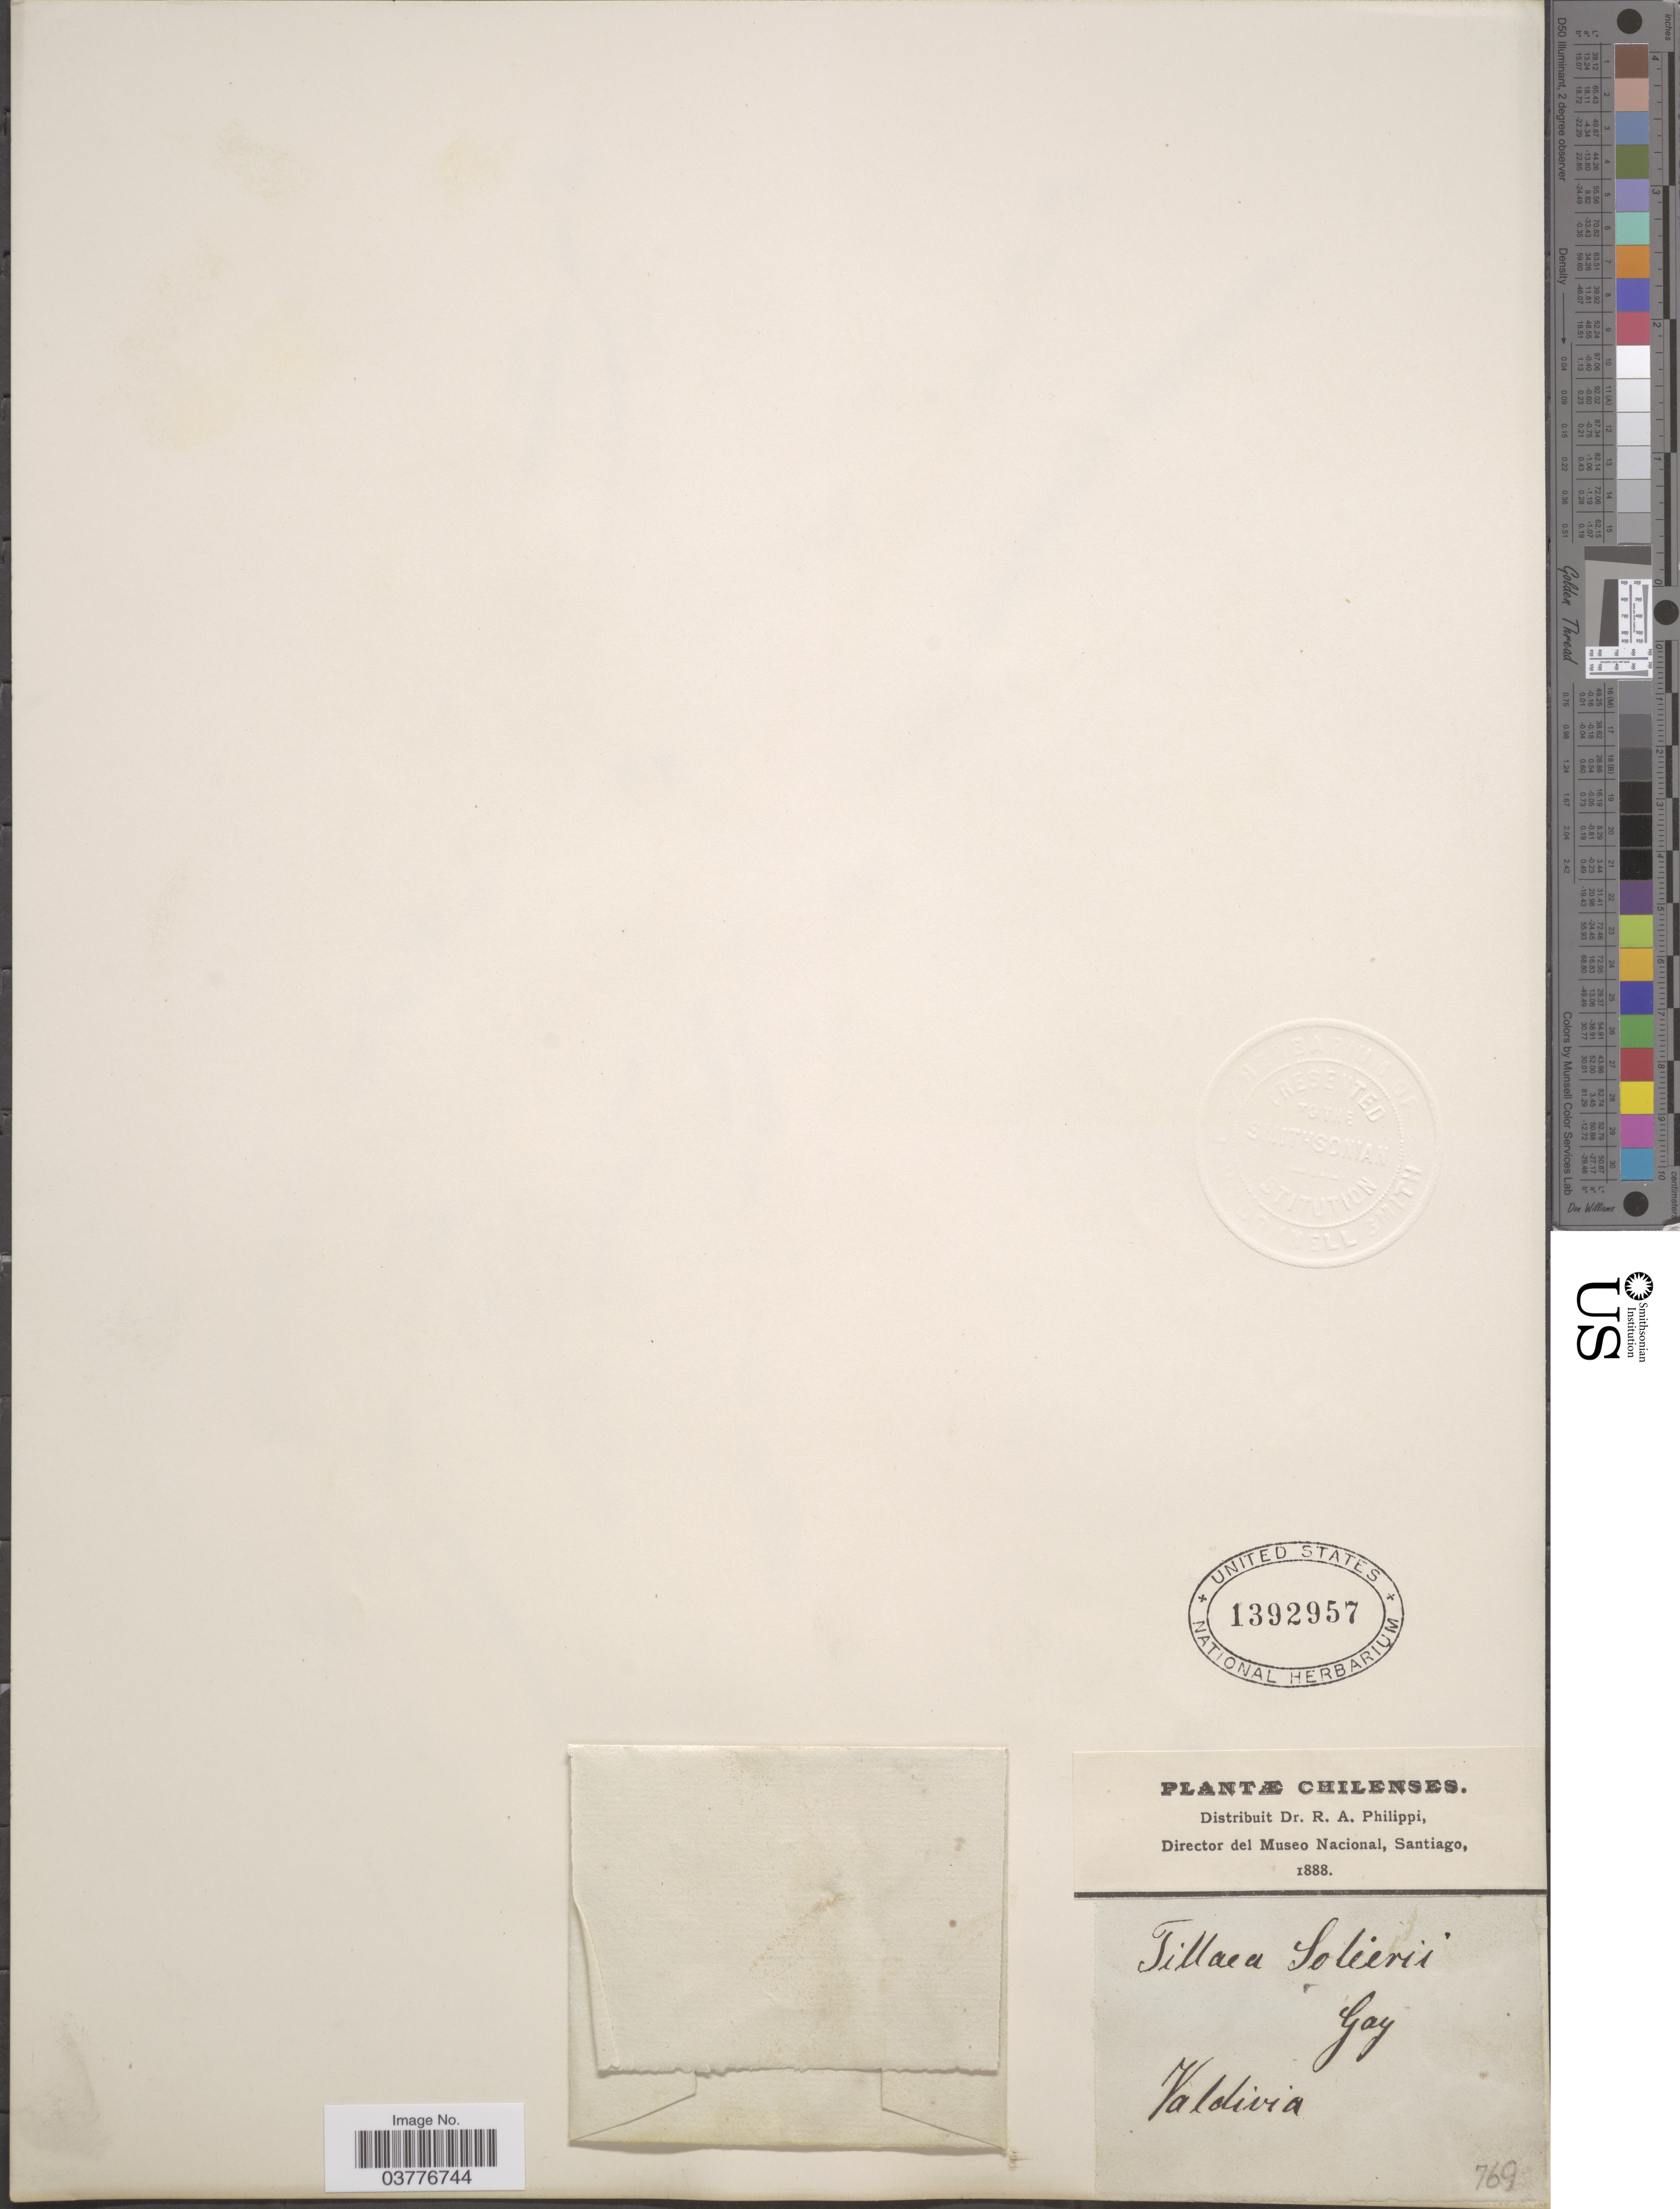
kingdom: Plantae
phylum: Tracheophyta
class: Magnoliopsida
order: Saxifragales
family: Crassulaceae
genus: Crassula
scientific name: Crassula solieri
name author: (Gay) F. Meigen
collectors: ex. herb. R.A. Philippi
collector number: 769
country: Chile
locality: Valdivia.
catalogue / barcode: US 1392957